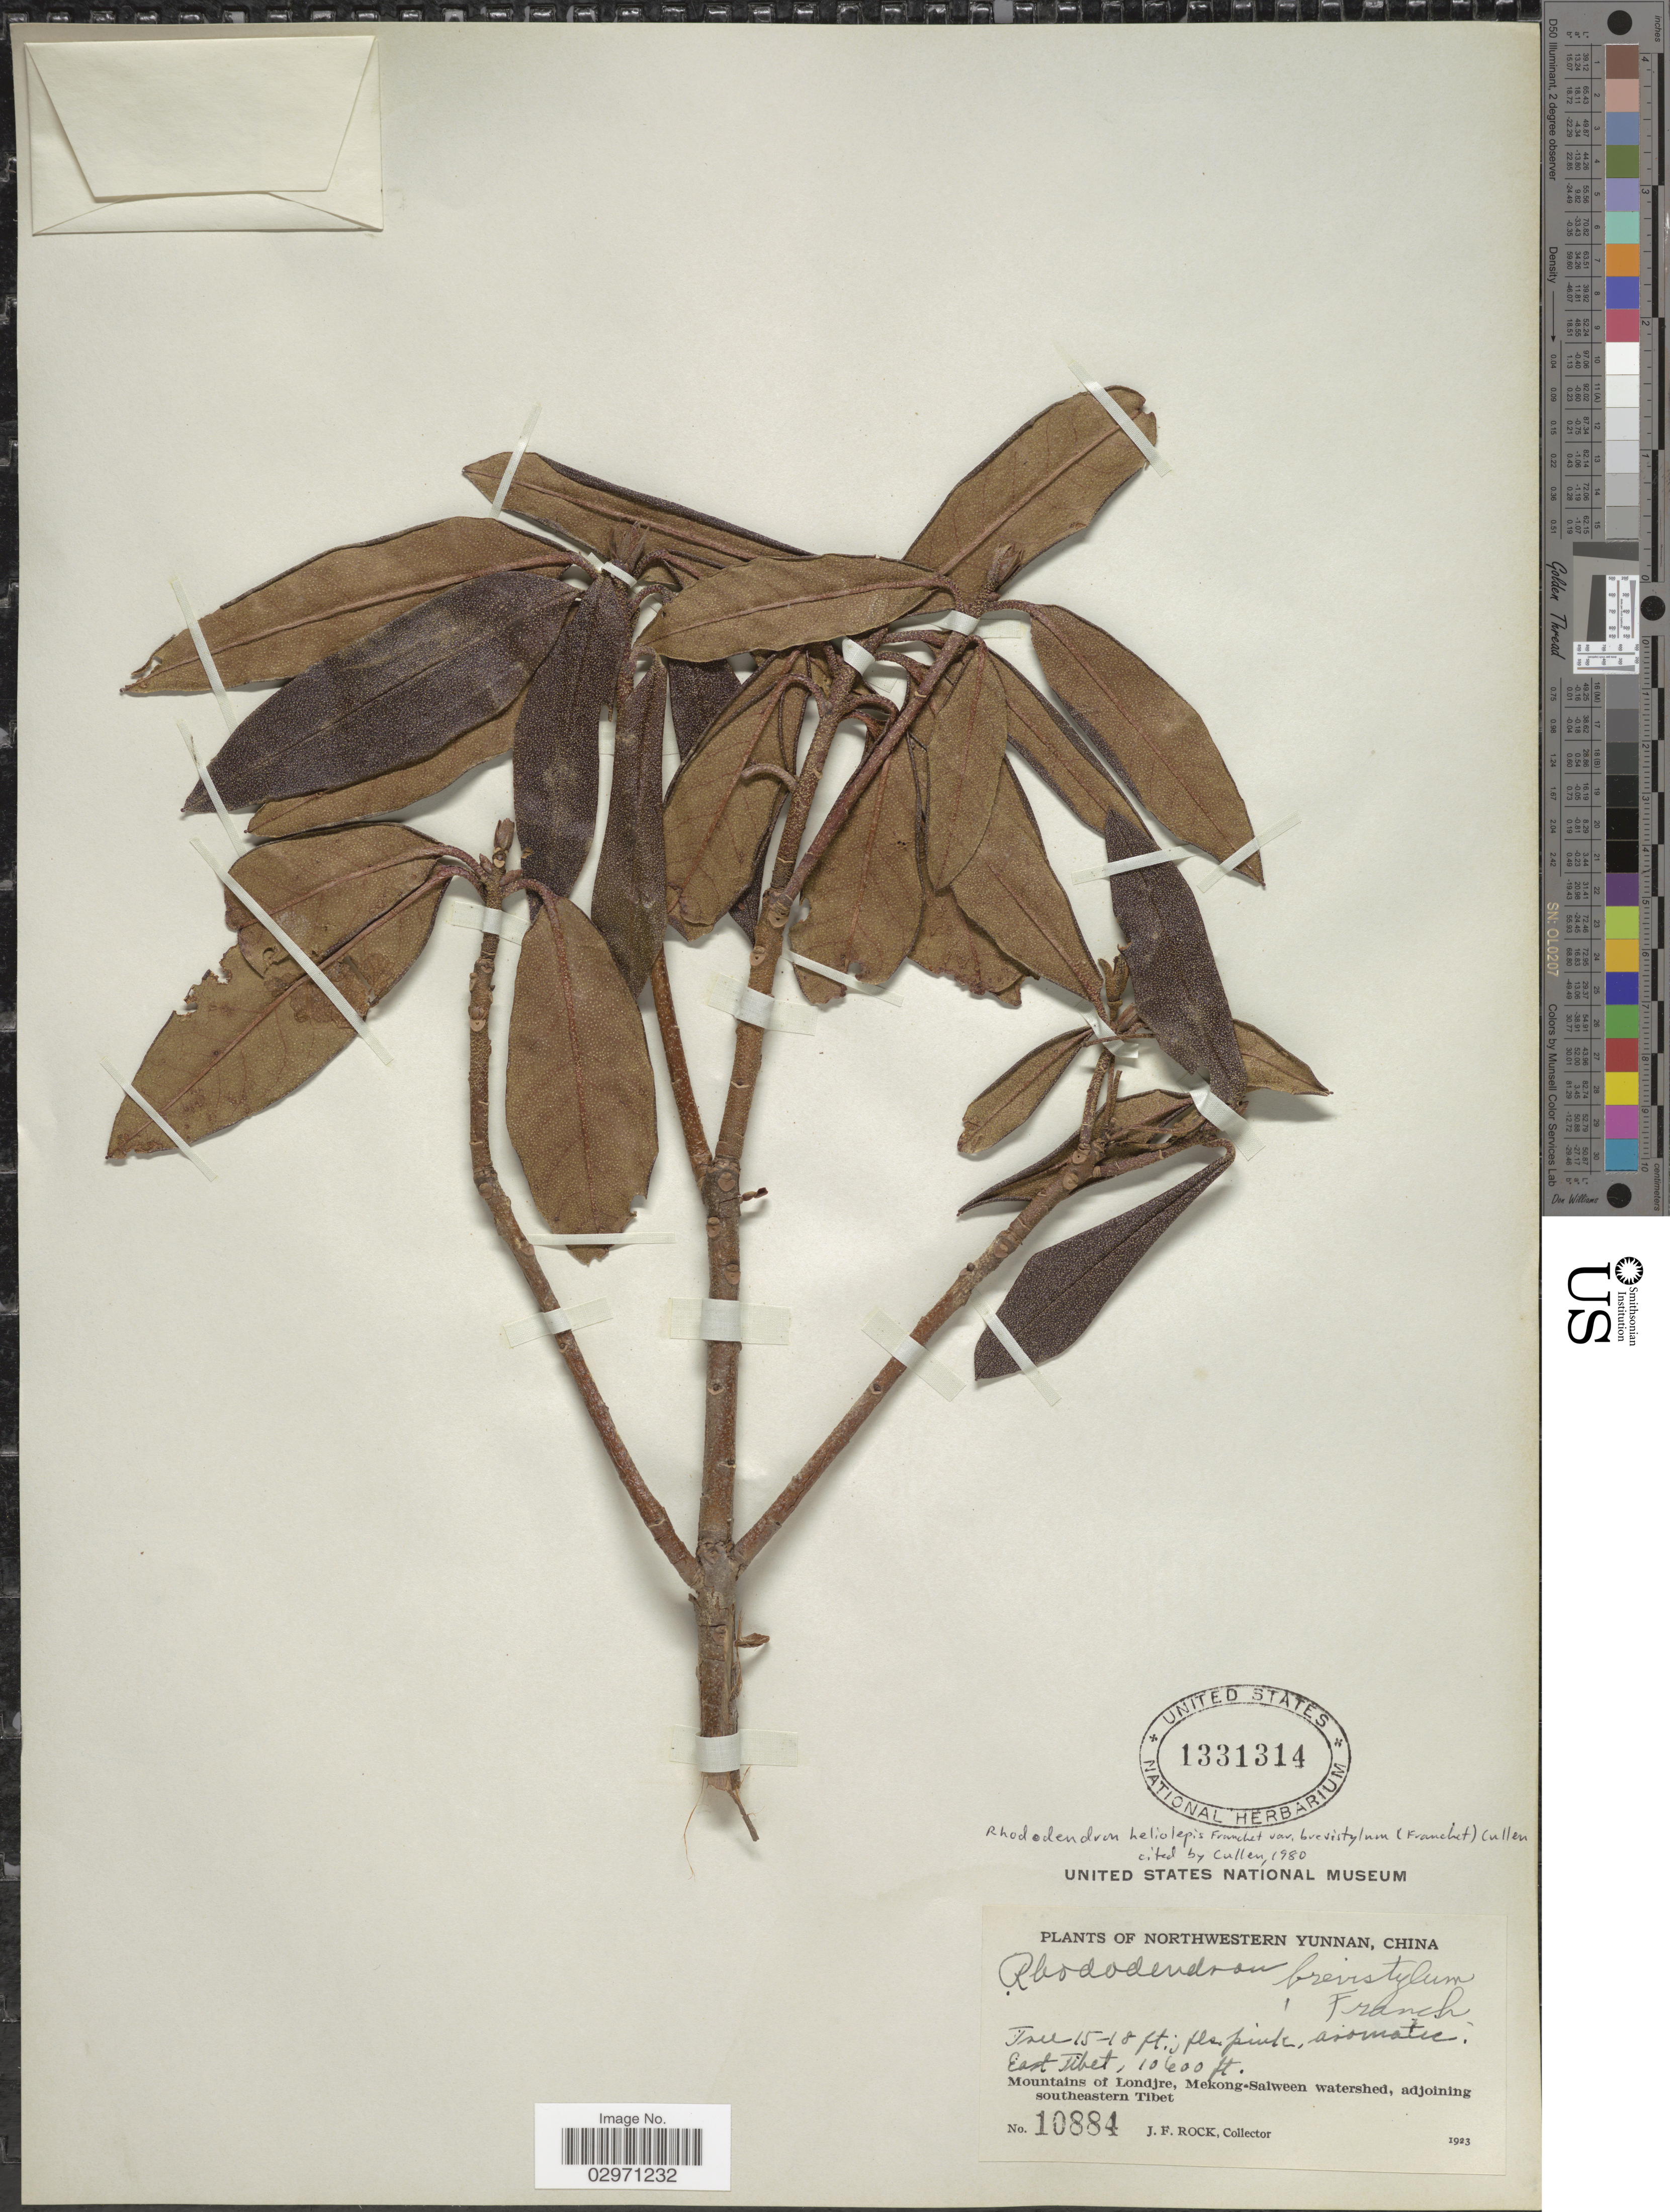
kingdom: Plantae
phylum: Tracheophyta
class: Magnoliopsida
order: Ericales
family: Ericaceae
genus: Rhododendron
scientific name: Rhododendron heliolepis var. brevistylum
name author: (Franch.) Cullen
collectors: J. Rock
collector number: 10884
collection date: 1923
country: China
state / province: Yunnan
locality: Northwestern Yunnan. East Tibet. Mountains of Londjre, Mekong-Salween watershed, adjoining southeastern Tibet.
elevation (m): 3231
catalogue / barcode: US 1331314